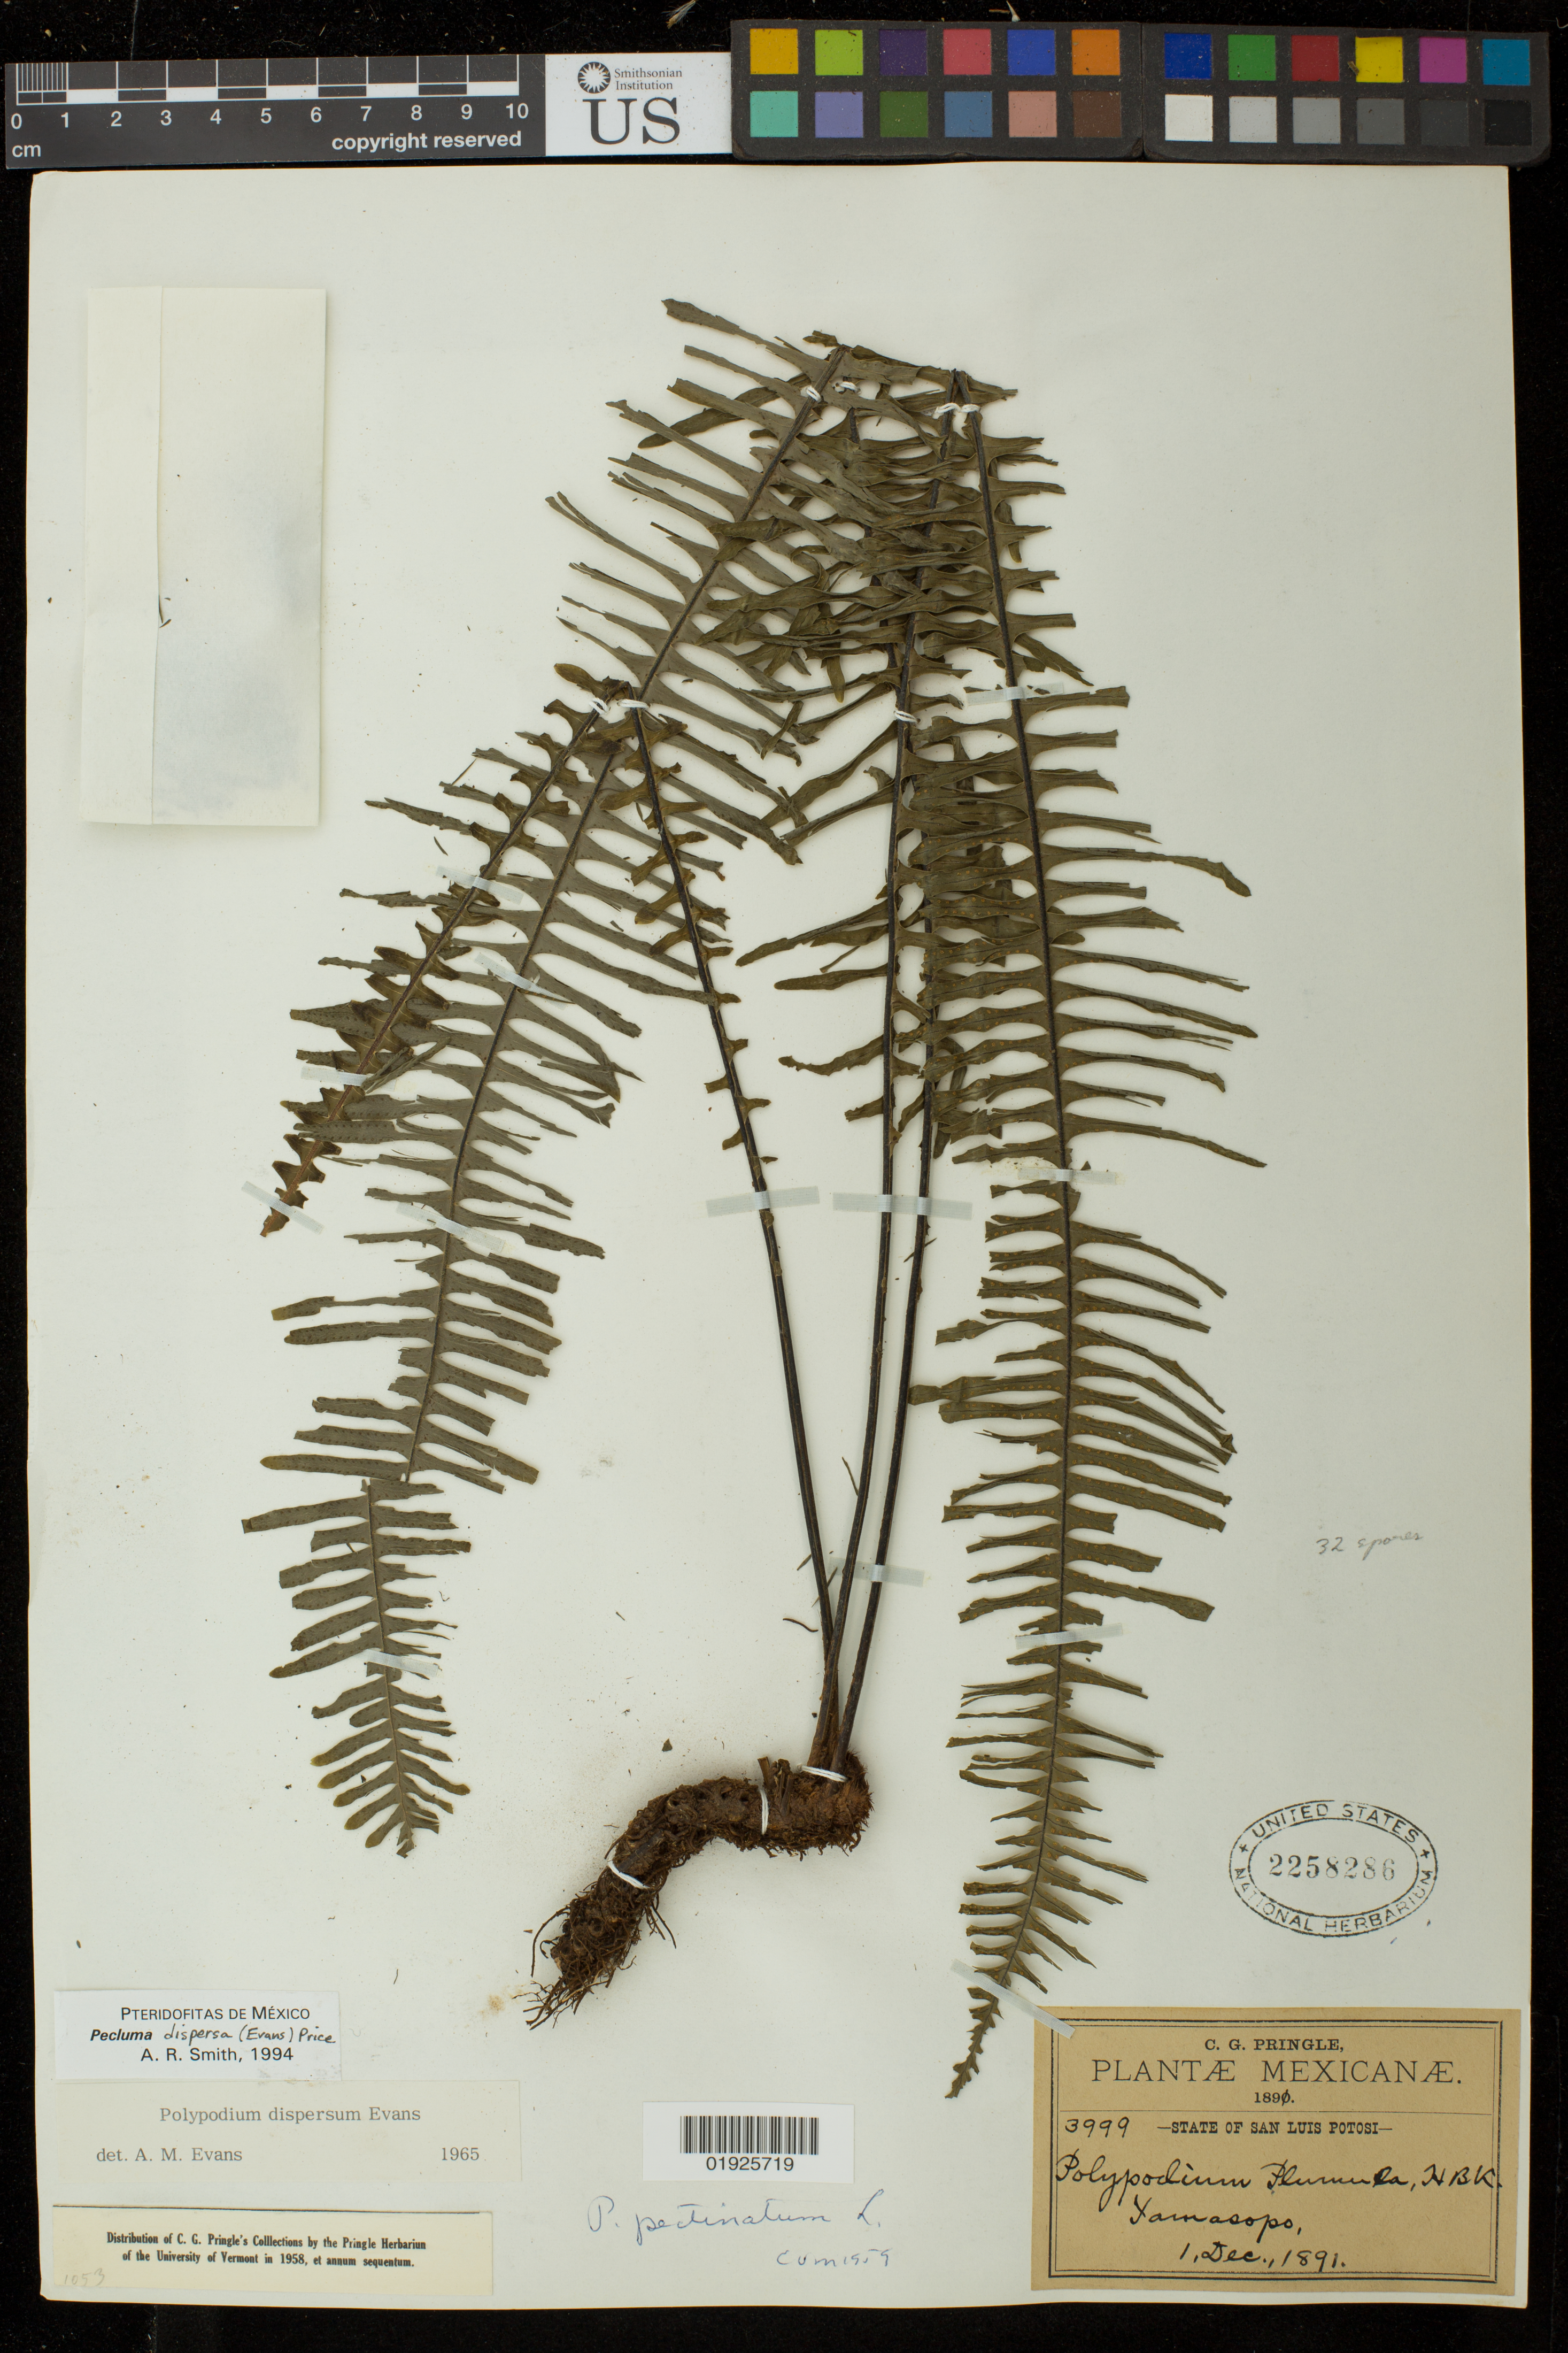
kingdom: Plantae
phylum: Tracheophyta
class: Polypodiopsida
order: Polypodiales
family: Polypodiaceae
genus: Pecluma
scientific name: Pecluma dispersa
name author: (A.M. Evans) M.G. Price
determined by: Smith, Alan R., (UC)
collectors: C. G. Pringle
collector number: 3999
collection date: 1891-12-01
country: Mexico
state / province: San Luis Potosi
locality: Yamasopo.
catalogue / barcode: US 2258286